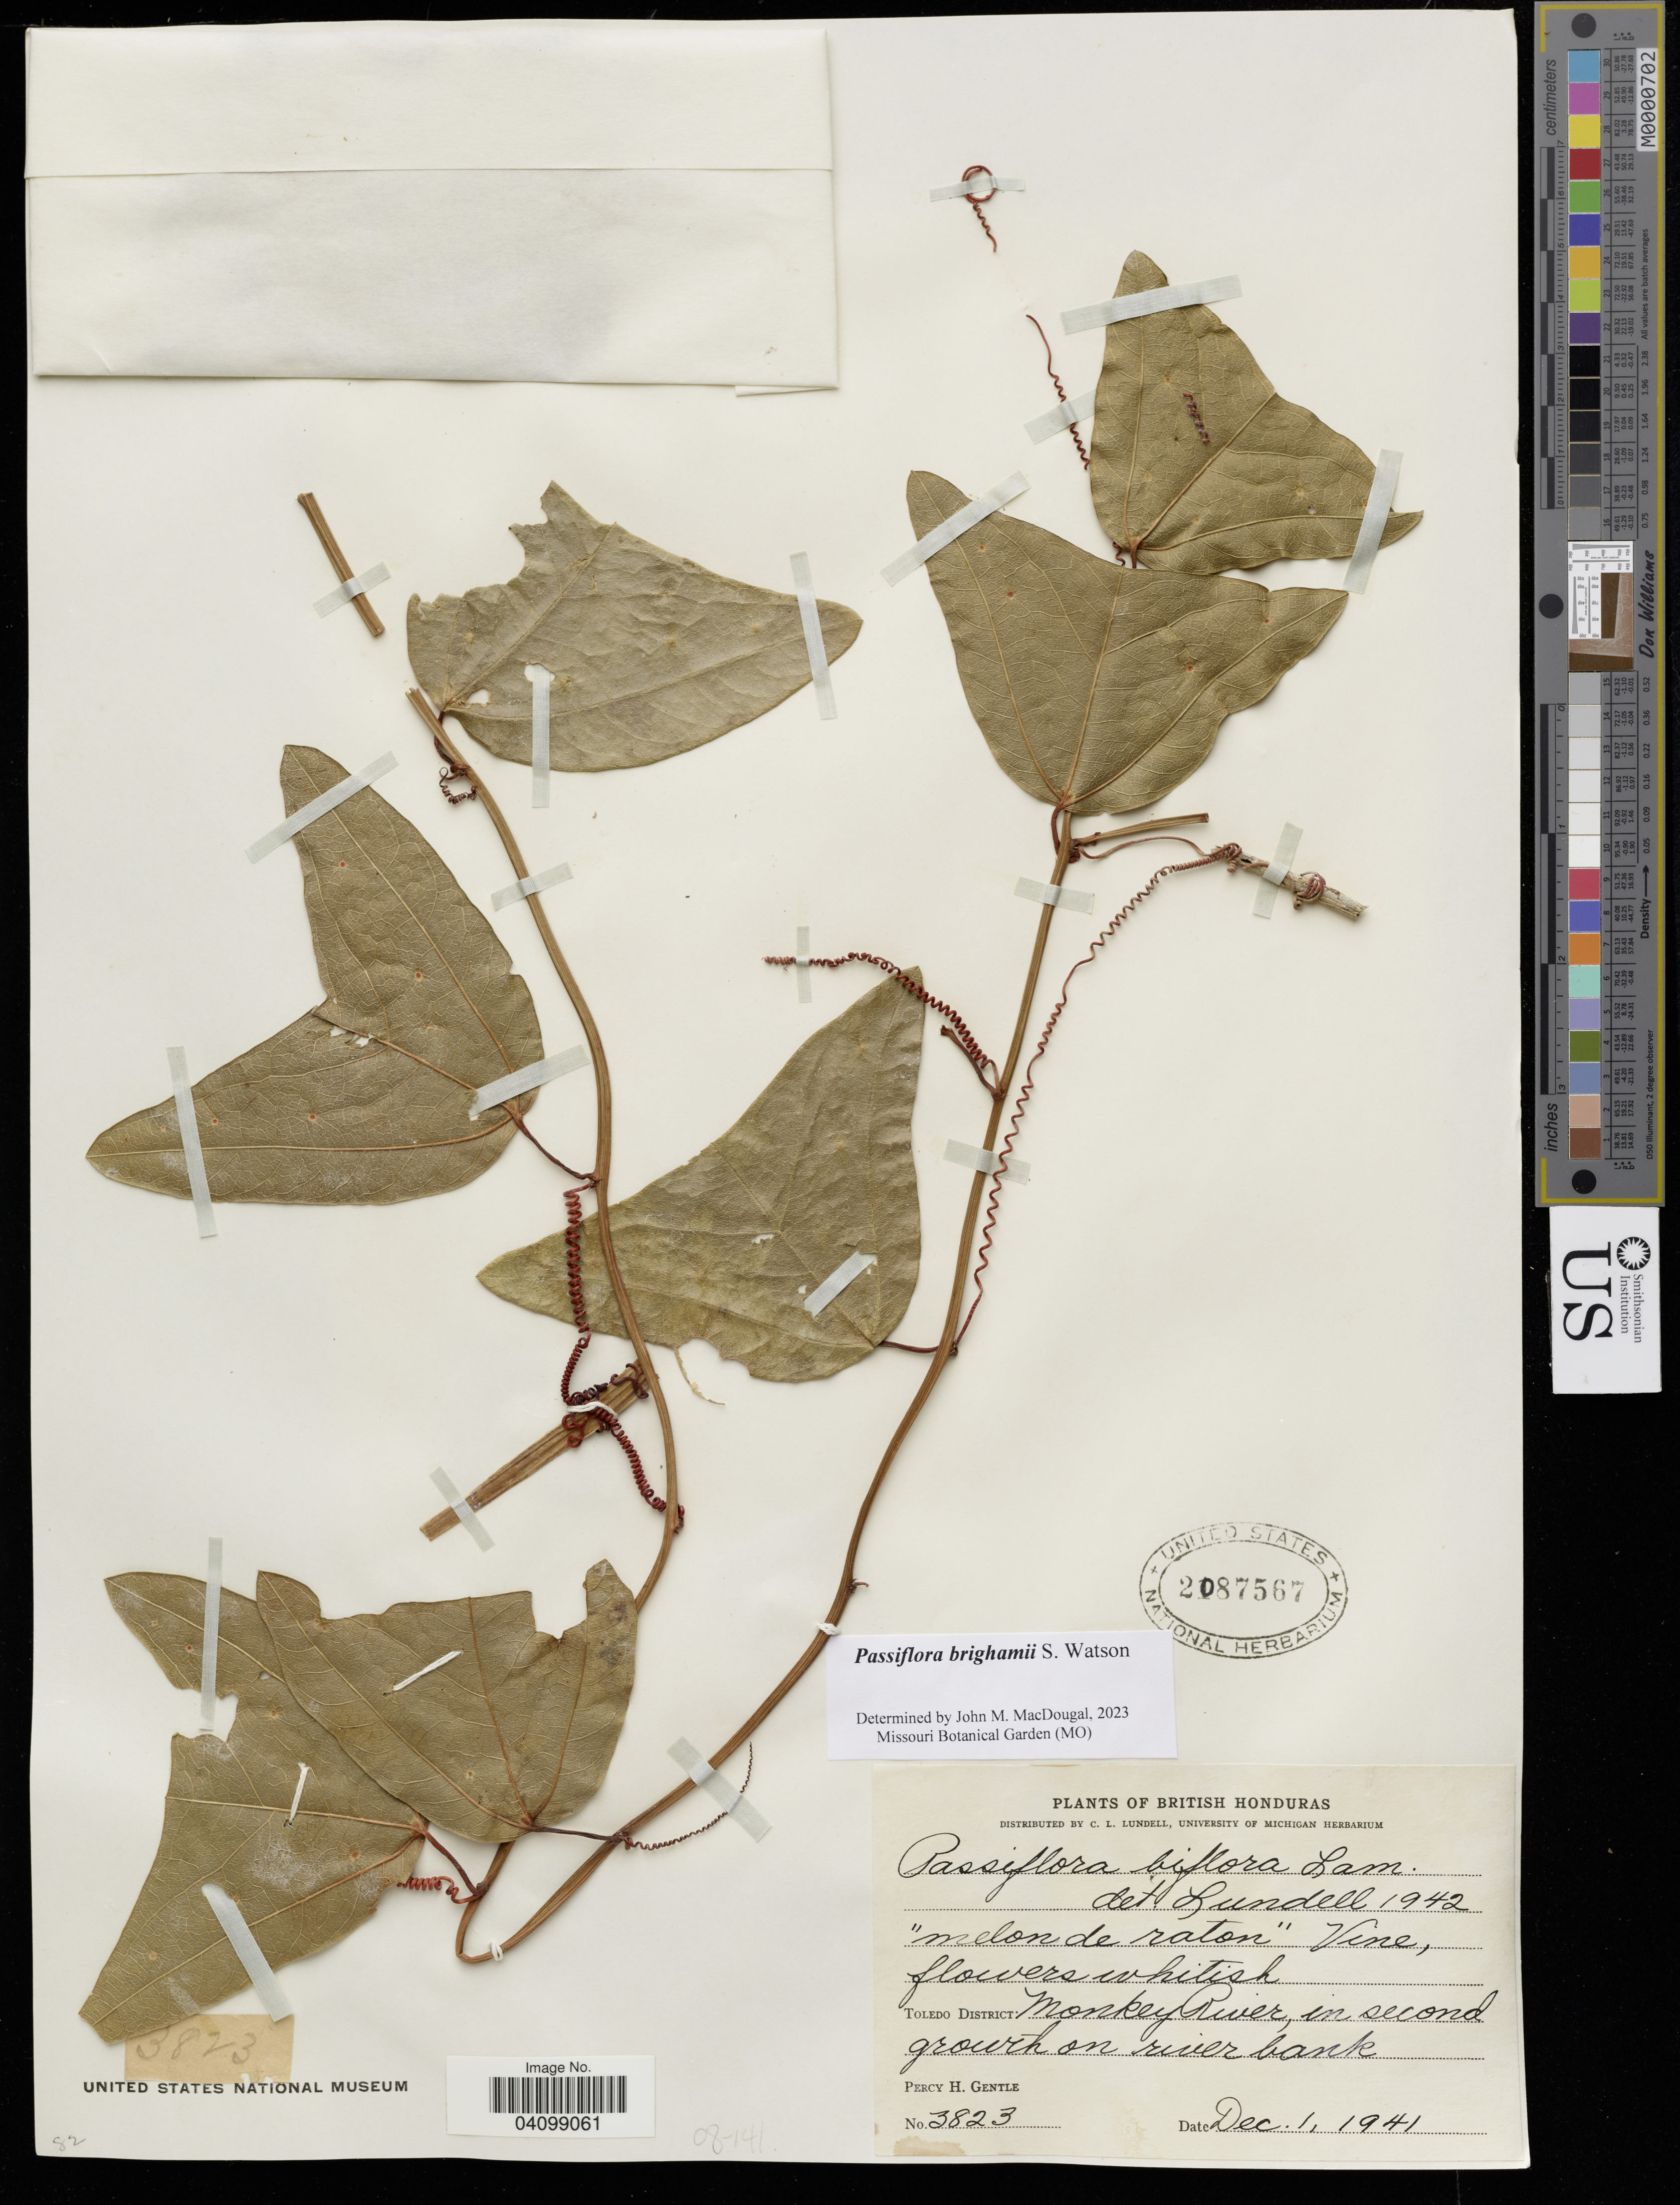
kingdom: Plantae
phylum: Tracheophyta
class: Magnoliopsida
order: Malpighiales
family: Passifloraceae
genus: Passiflora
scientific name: Passiflora brighamii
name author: S. Watson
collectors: P. H. Gentle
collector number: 3823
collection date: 1941-12-01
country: Belize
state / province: Toledo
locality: British Honduras. Monkey River, in second growth on river bank.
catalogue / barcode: US 2087567